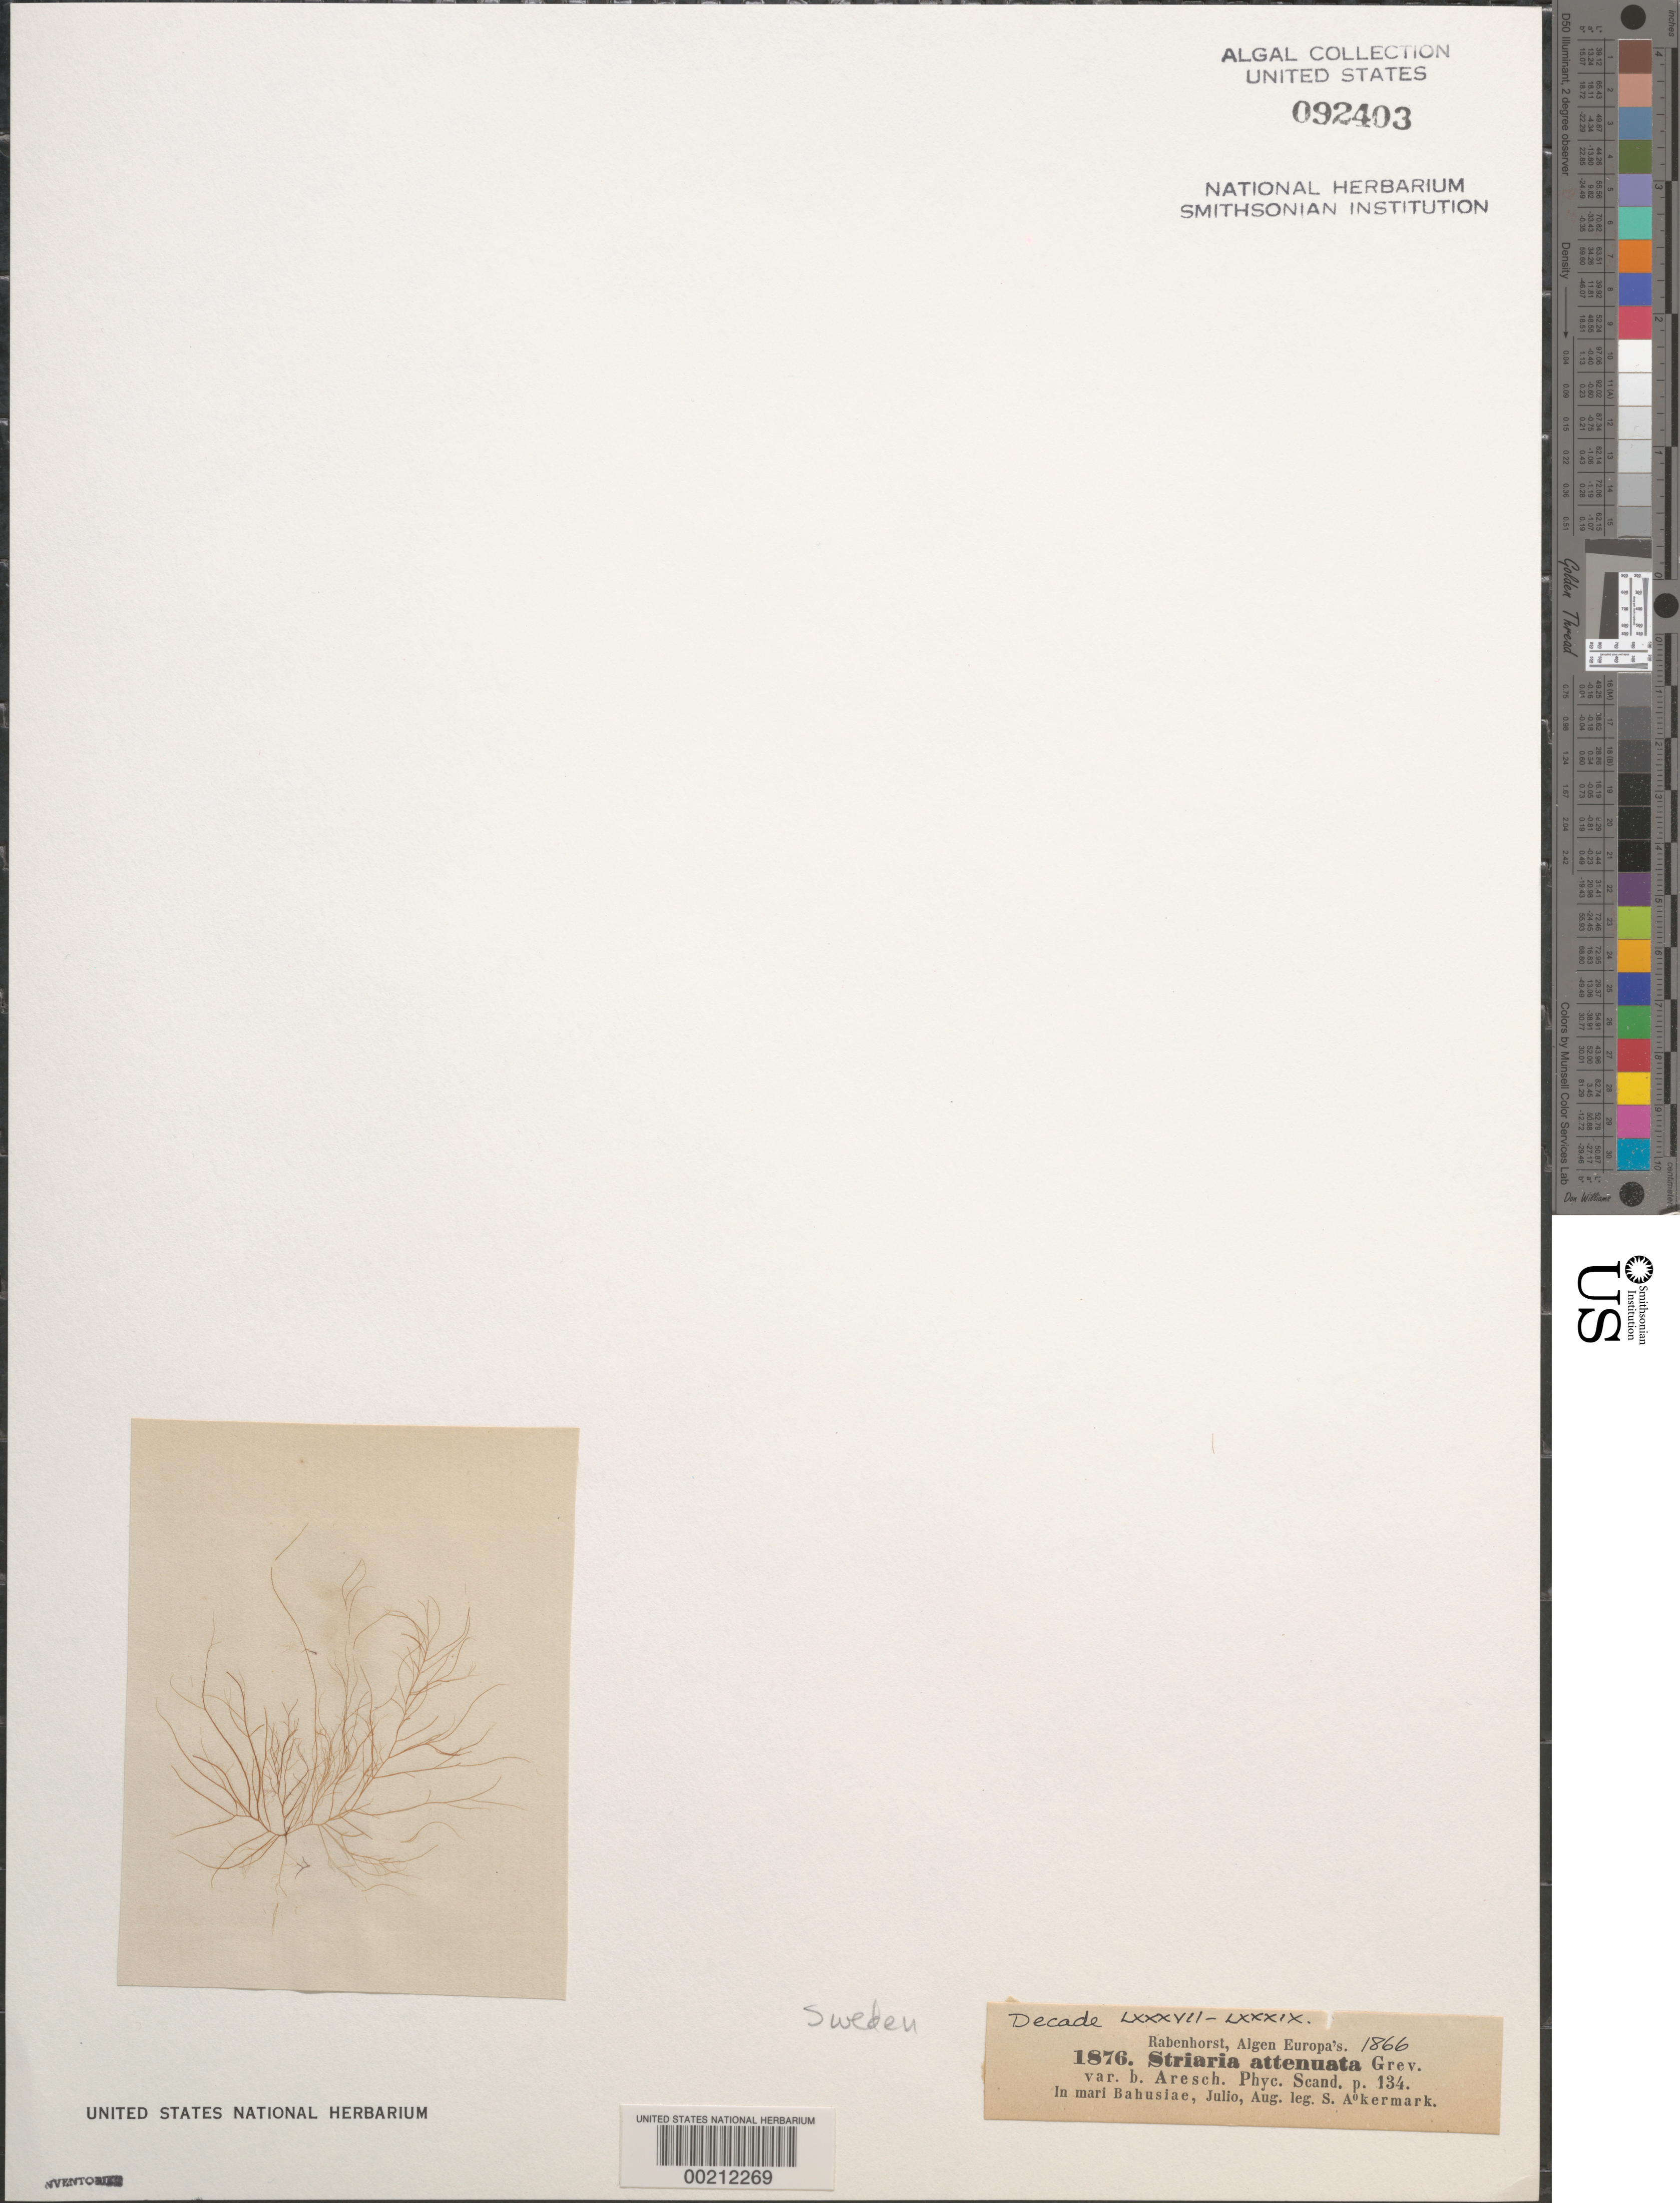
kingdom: Chromista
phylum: Ochrophyta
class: Phaeophyceae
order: Dictyosiphonales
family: Striariaceae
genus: Striaria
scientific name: Striaria attenuata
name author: (Grev.) Grev.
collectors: S. Akermark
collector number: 1876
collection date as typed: Jul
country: Sweden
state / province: Västra Götaland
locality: Bohus bay (mari bahusiae)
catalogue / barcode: US 92403